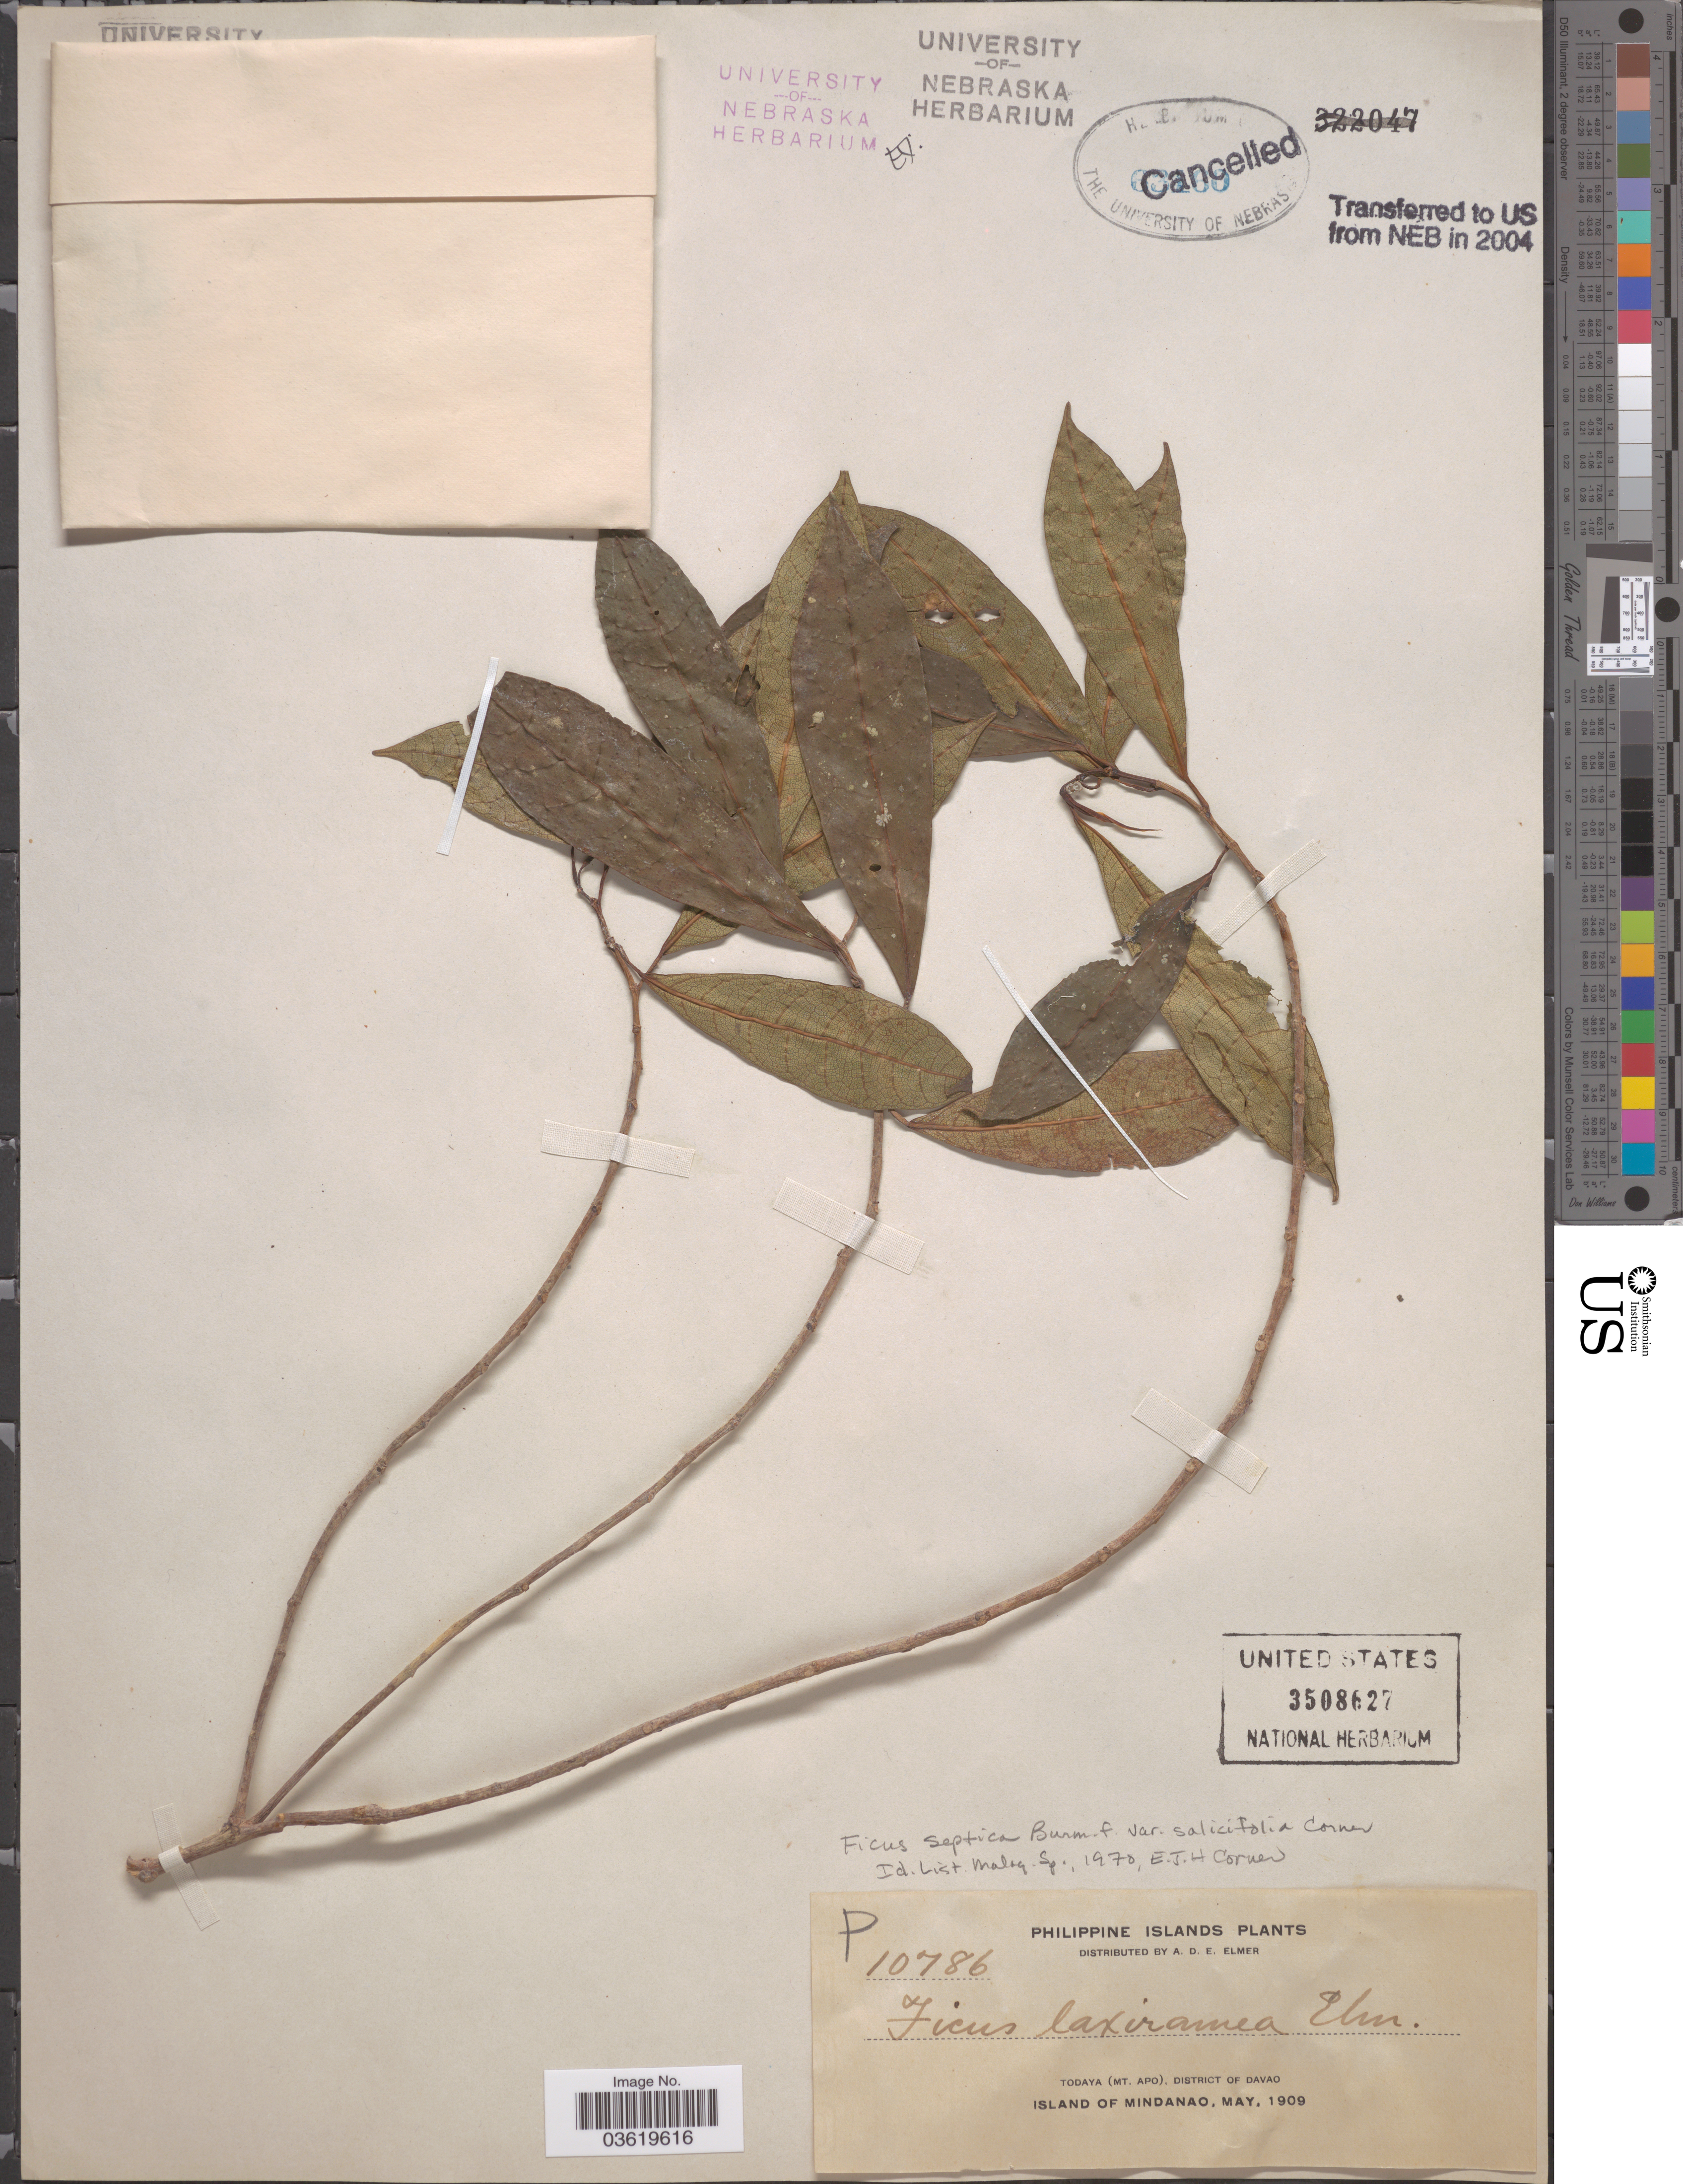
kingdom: Plantae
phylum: Tracheophyta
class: Magnoliopsida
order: Rosales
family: Moraceae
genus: Ficus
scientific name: Ficus septica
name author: Burm. f.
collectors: A. D. E. Elmer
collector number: P10786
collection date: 1909-05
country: Philippines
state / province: Davao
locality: Philippine Islands. Todaya (Mt. Apo), District of Davao. Island of Mindanao.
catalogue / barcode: US 3508627